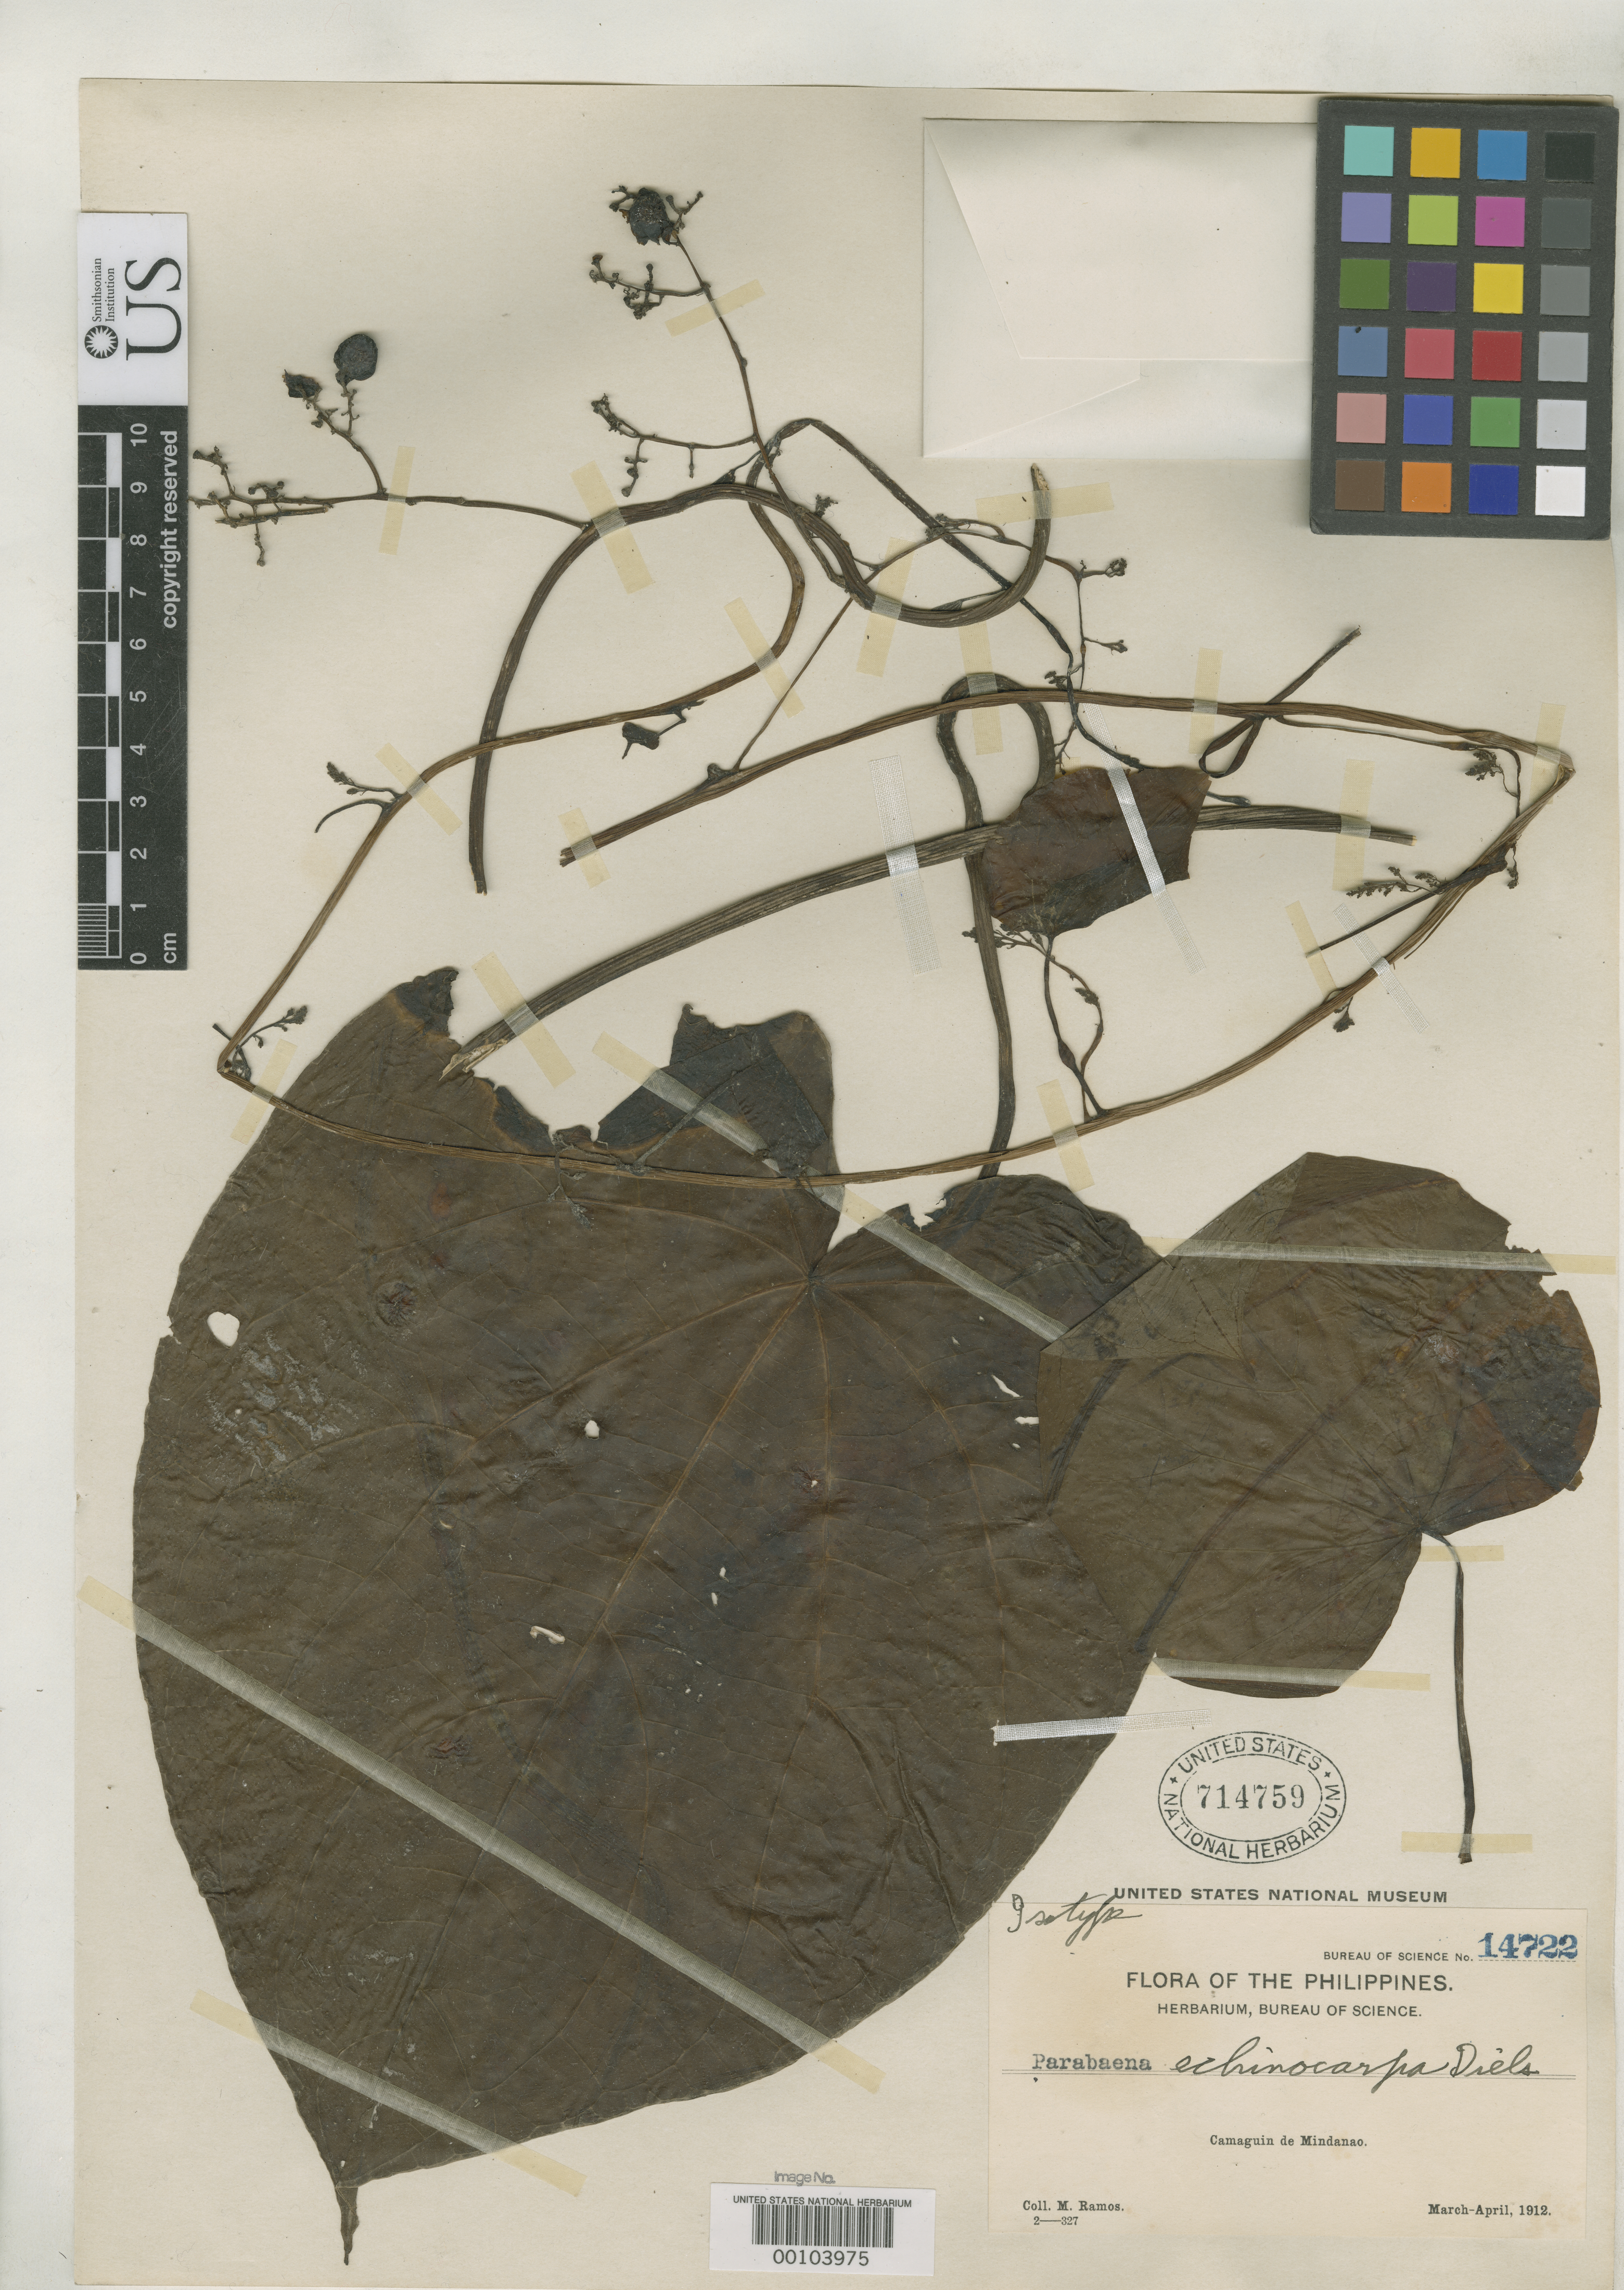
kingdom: Plantae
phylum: Tracheophyta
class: Magnoliopsida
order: Ranunculales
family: Menispermaceae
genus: Parabaena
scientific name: Parabaena echinocarpa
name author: Diels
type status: Isotype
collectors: M. Ramos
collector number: Bur. Sci. 14722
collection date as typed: Mar 1912 to -- Apr 1912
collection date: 1912-03/1912-04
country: Philippines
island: Mindanao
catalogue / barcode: US 714759